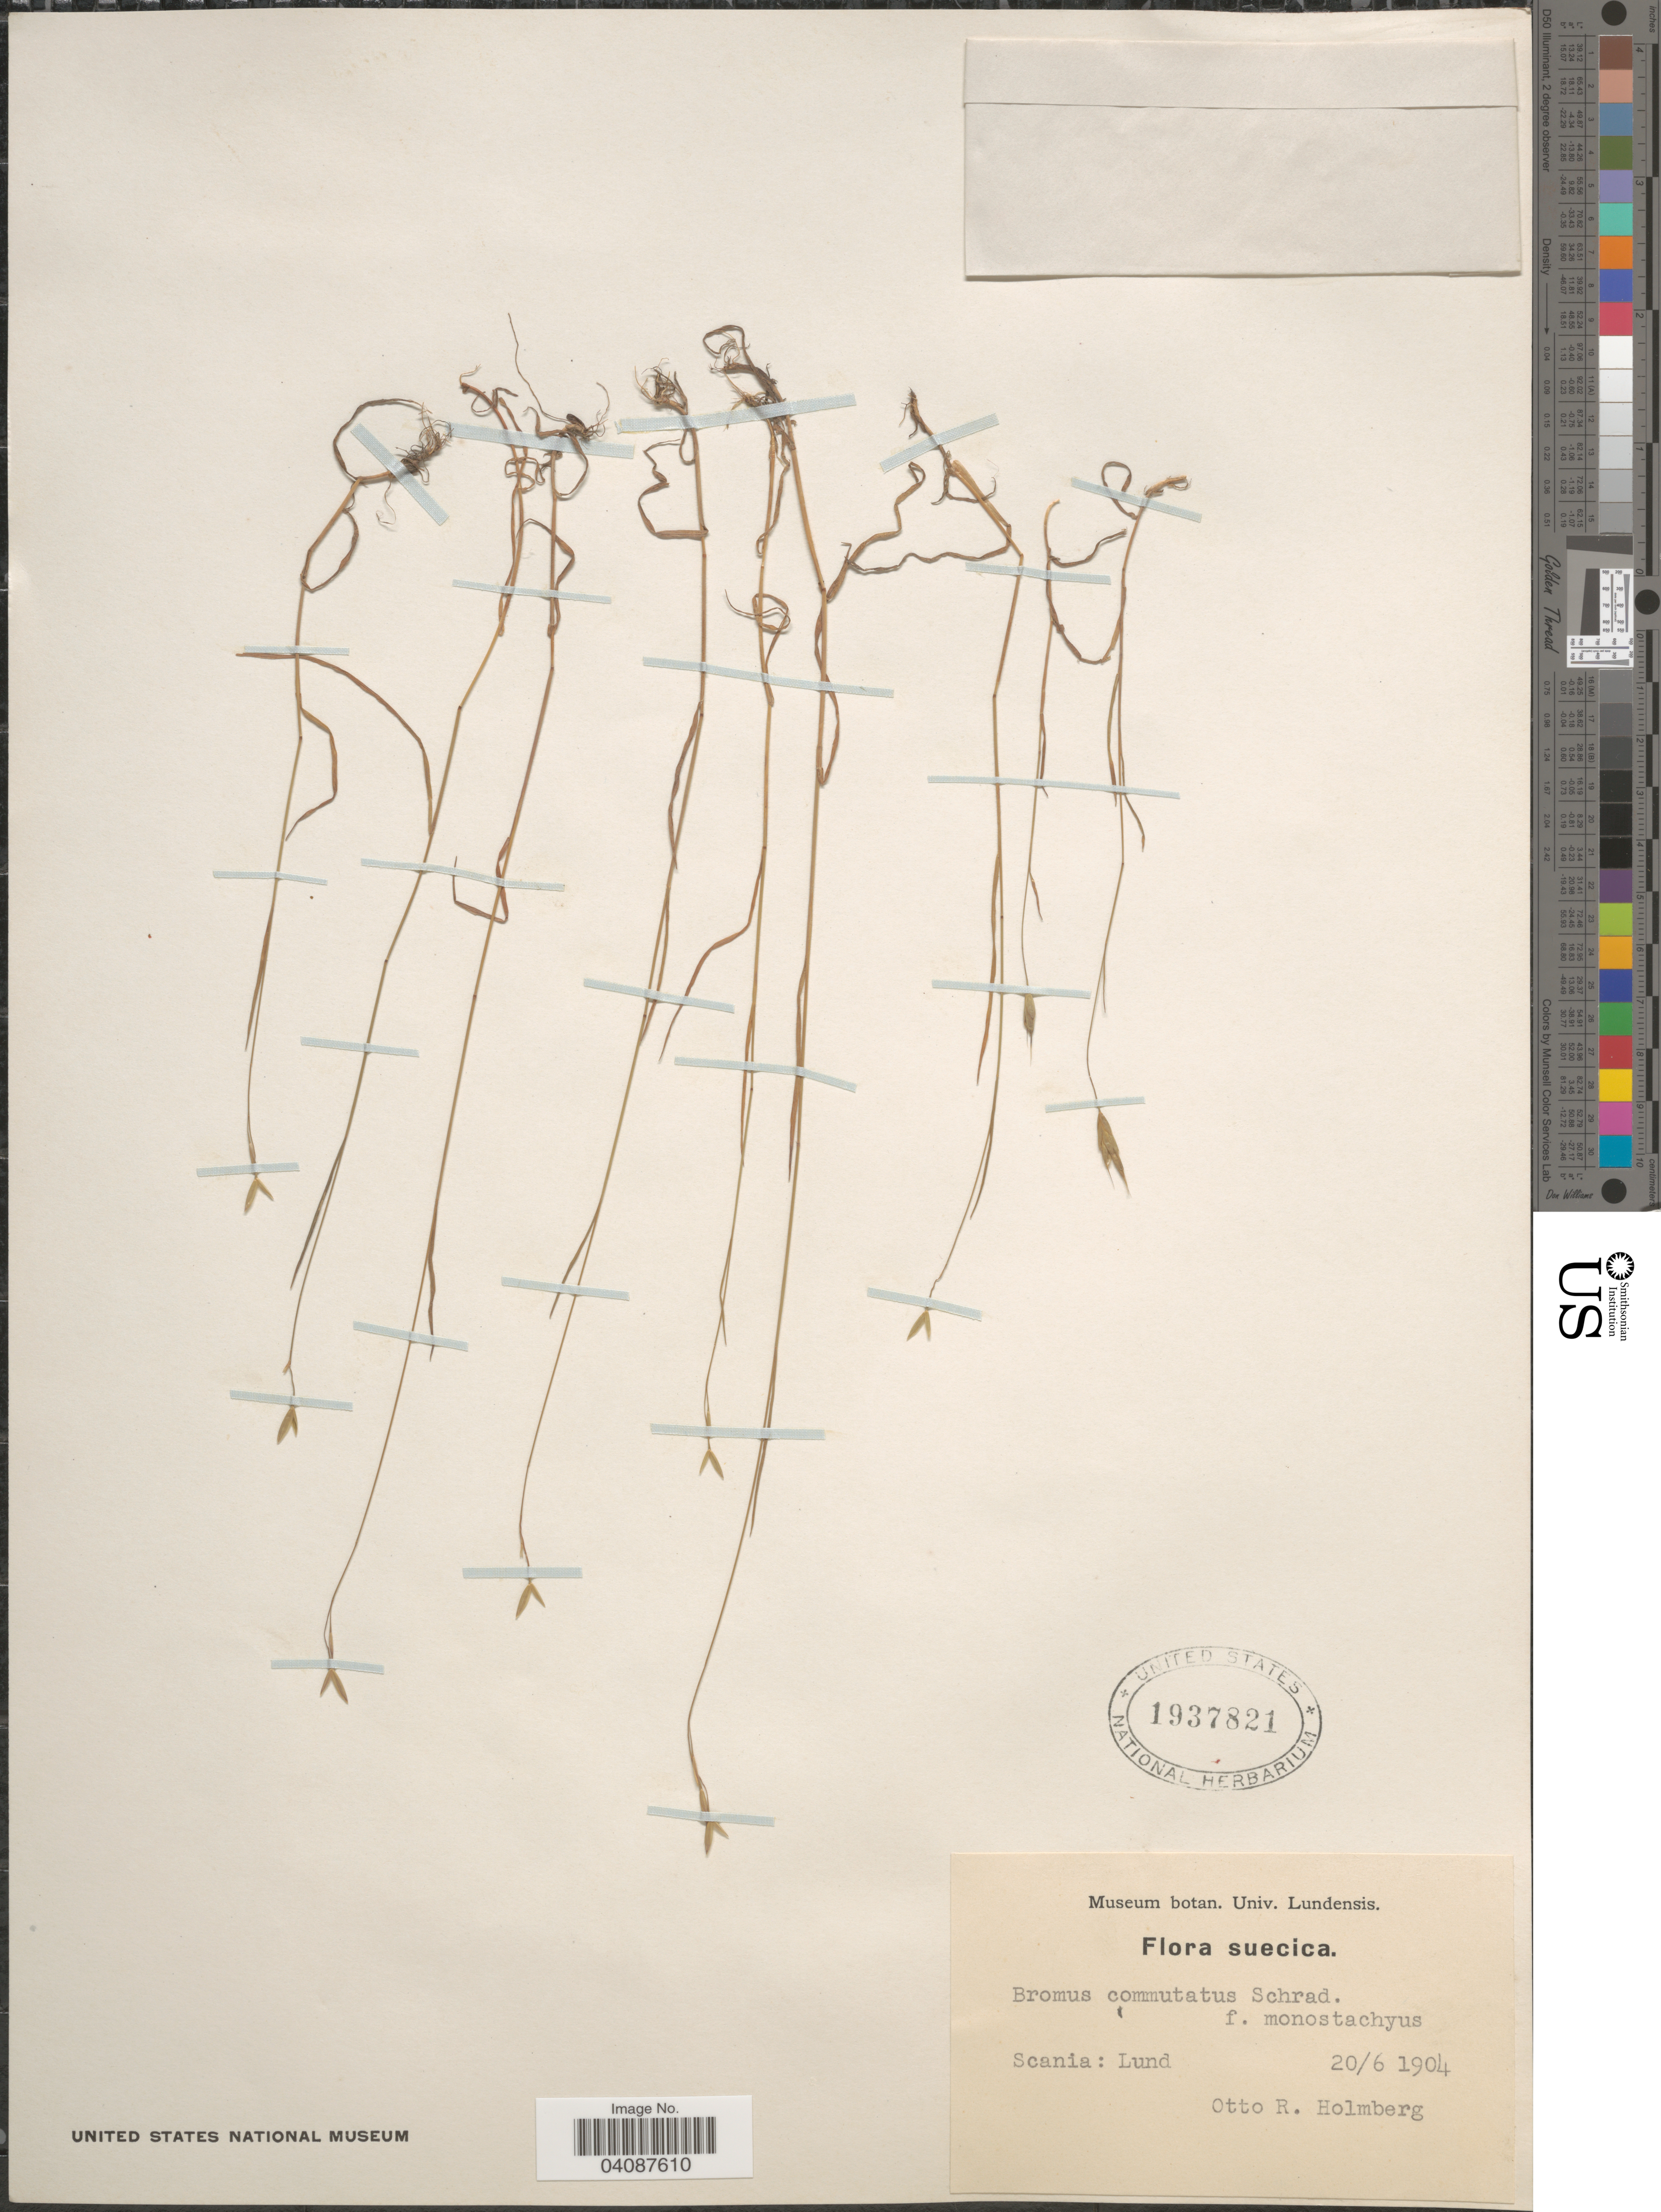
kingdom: Plantae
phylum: Tracheophyta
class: Liliopsida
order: Poales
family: Poaceae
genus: Bromus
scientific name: Bromus commutatus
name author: Schrad.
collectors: O. Holmberg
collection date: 1904-06-20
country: Sweden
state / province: Skåne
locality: Suecica. Scania: Lund.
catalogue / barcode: US 1937821